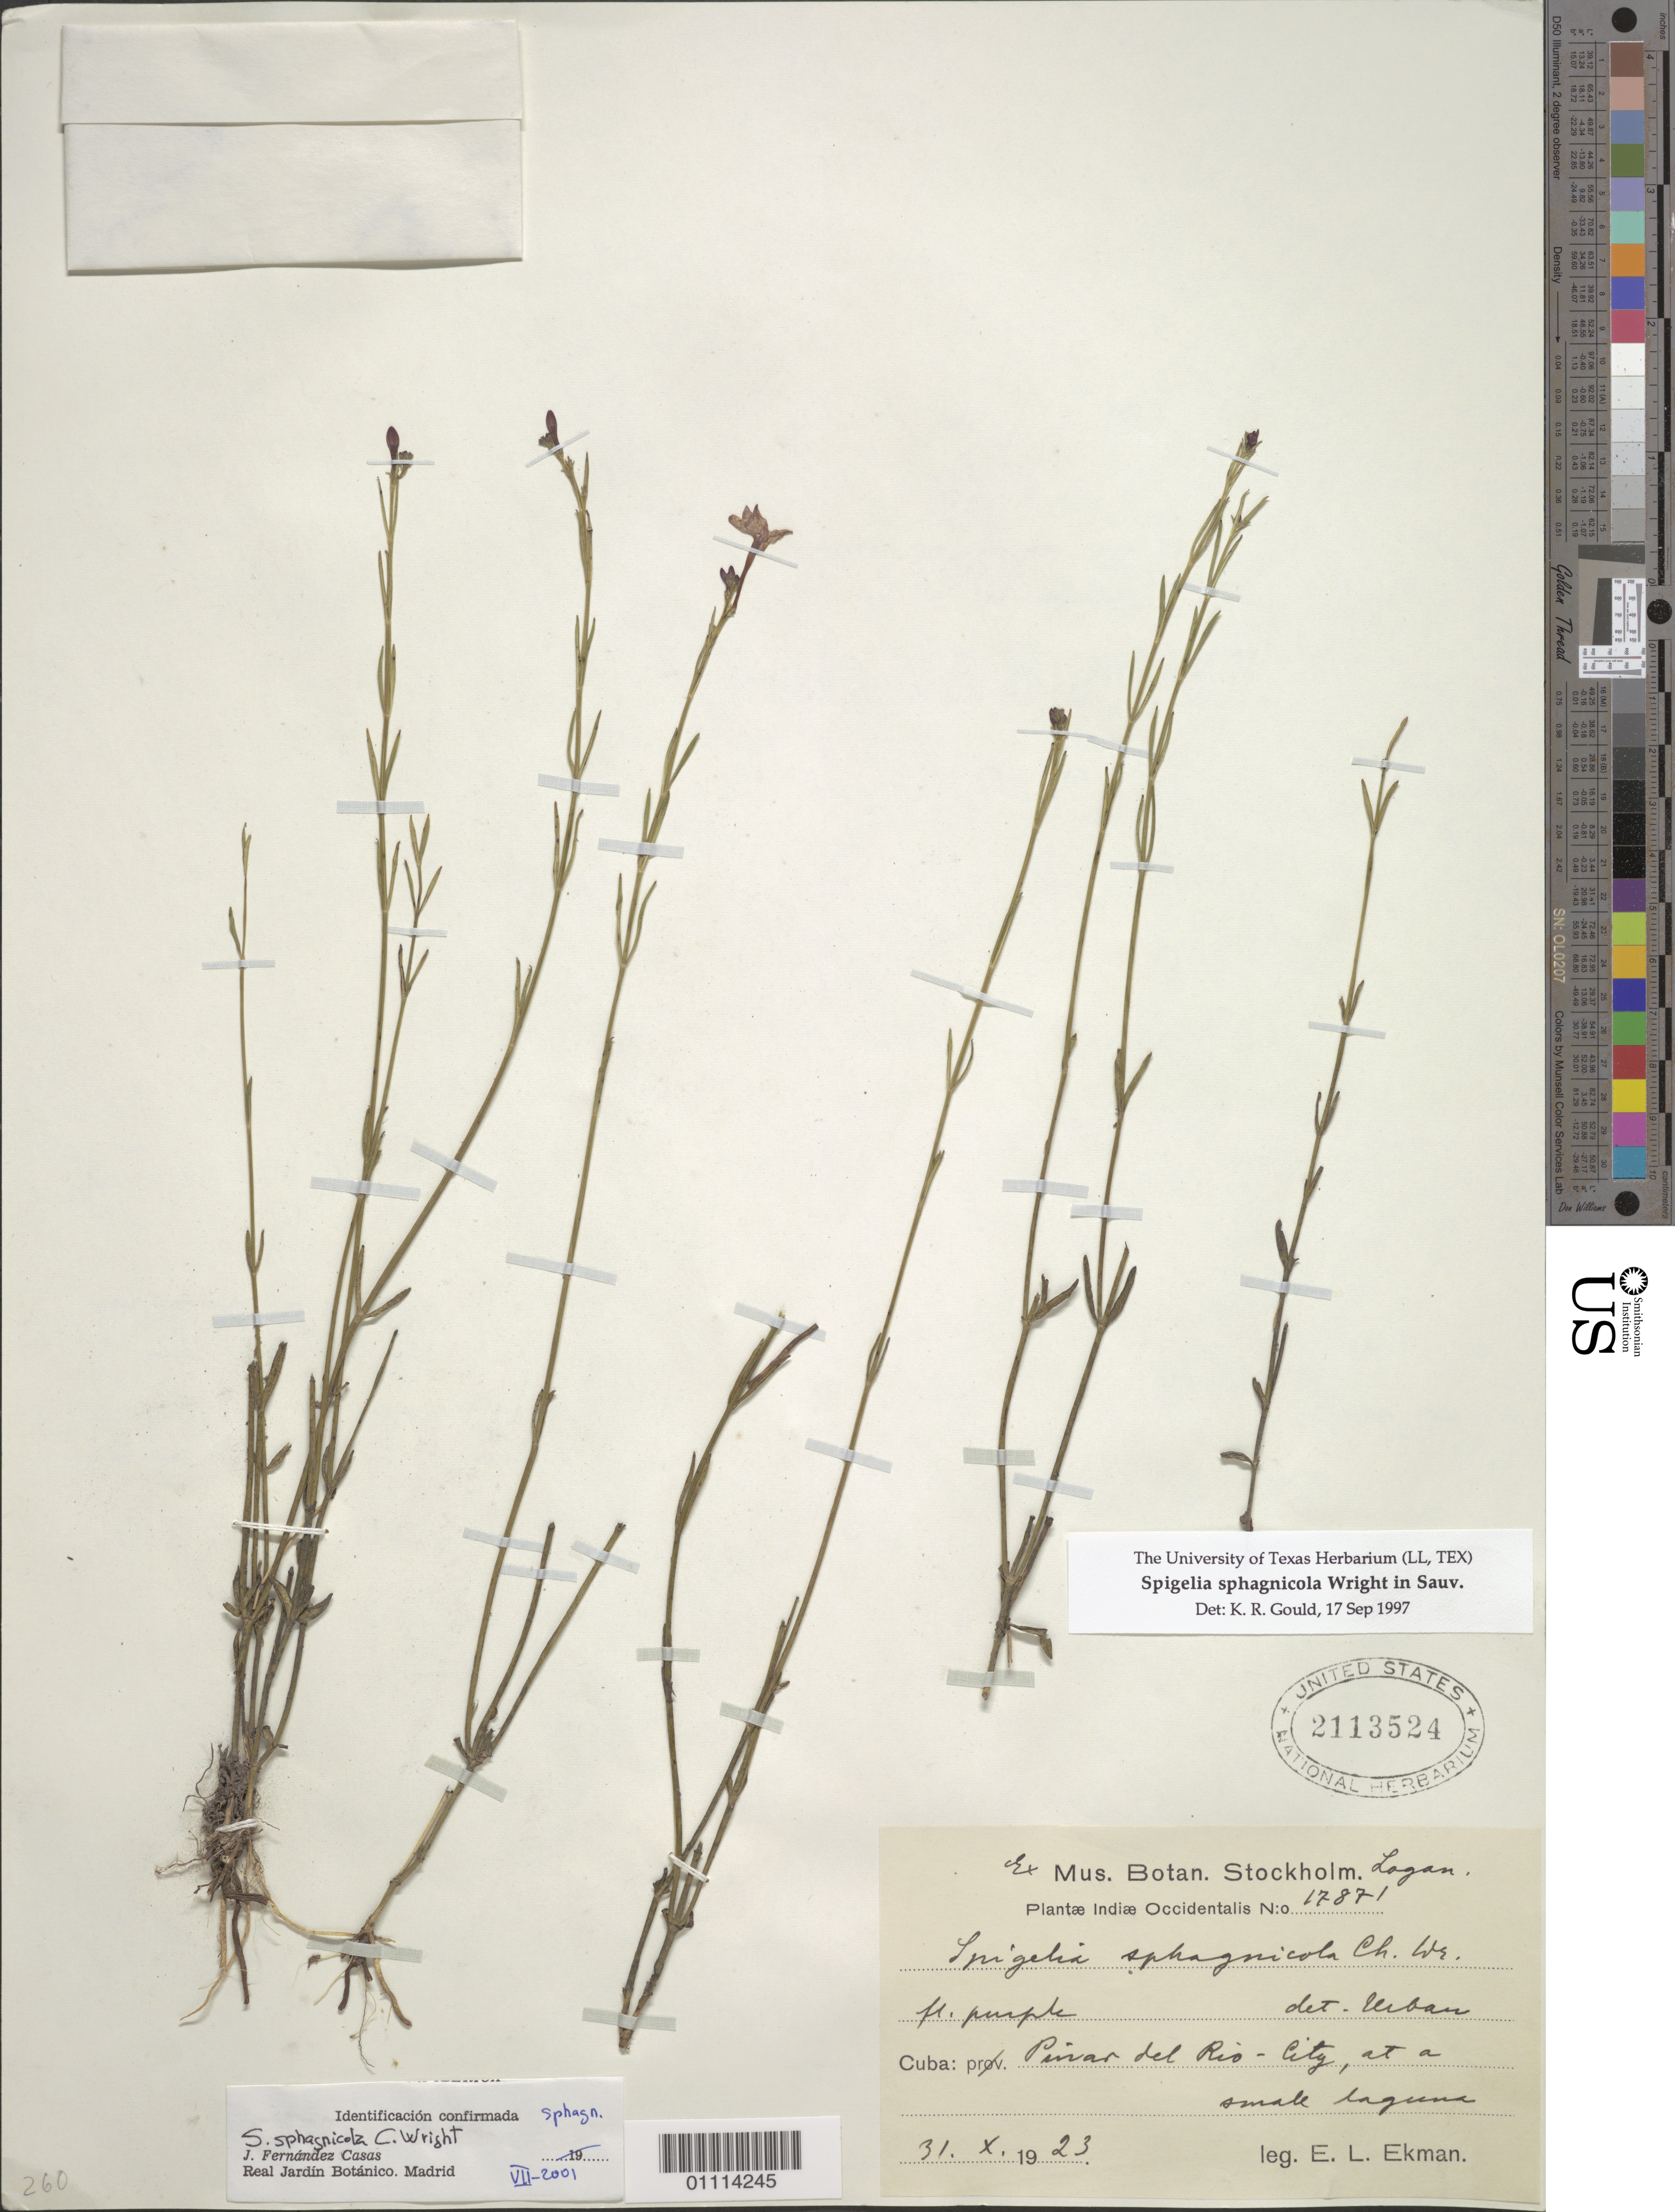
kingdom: Plantae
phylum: Tracheophyta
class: Magnoliopsida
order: Gentianales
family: Loganiaceae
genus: Spigelia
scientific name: Spigelia sphagnicola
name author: C. Wright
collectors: E. L. Ekman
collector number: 17871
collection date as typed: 31 Oct 1923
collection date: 1923-10-31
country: Cuba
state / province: Pinar del Rio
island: Cuba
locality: Pinar del Rio-City, at a small laguna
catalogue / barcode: US 2113524